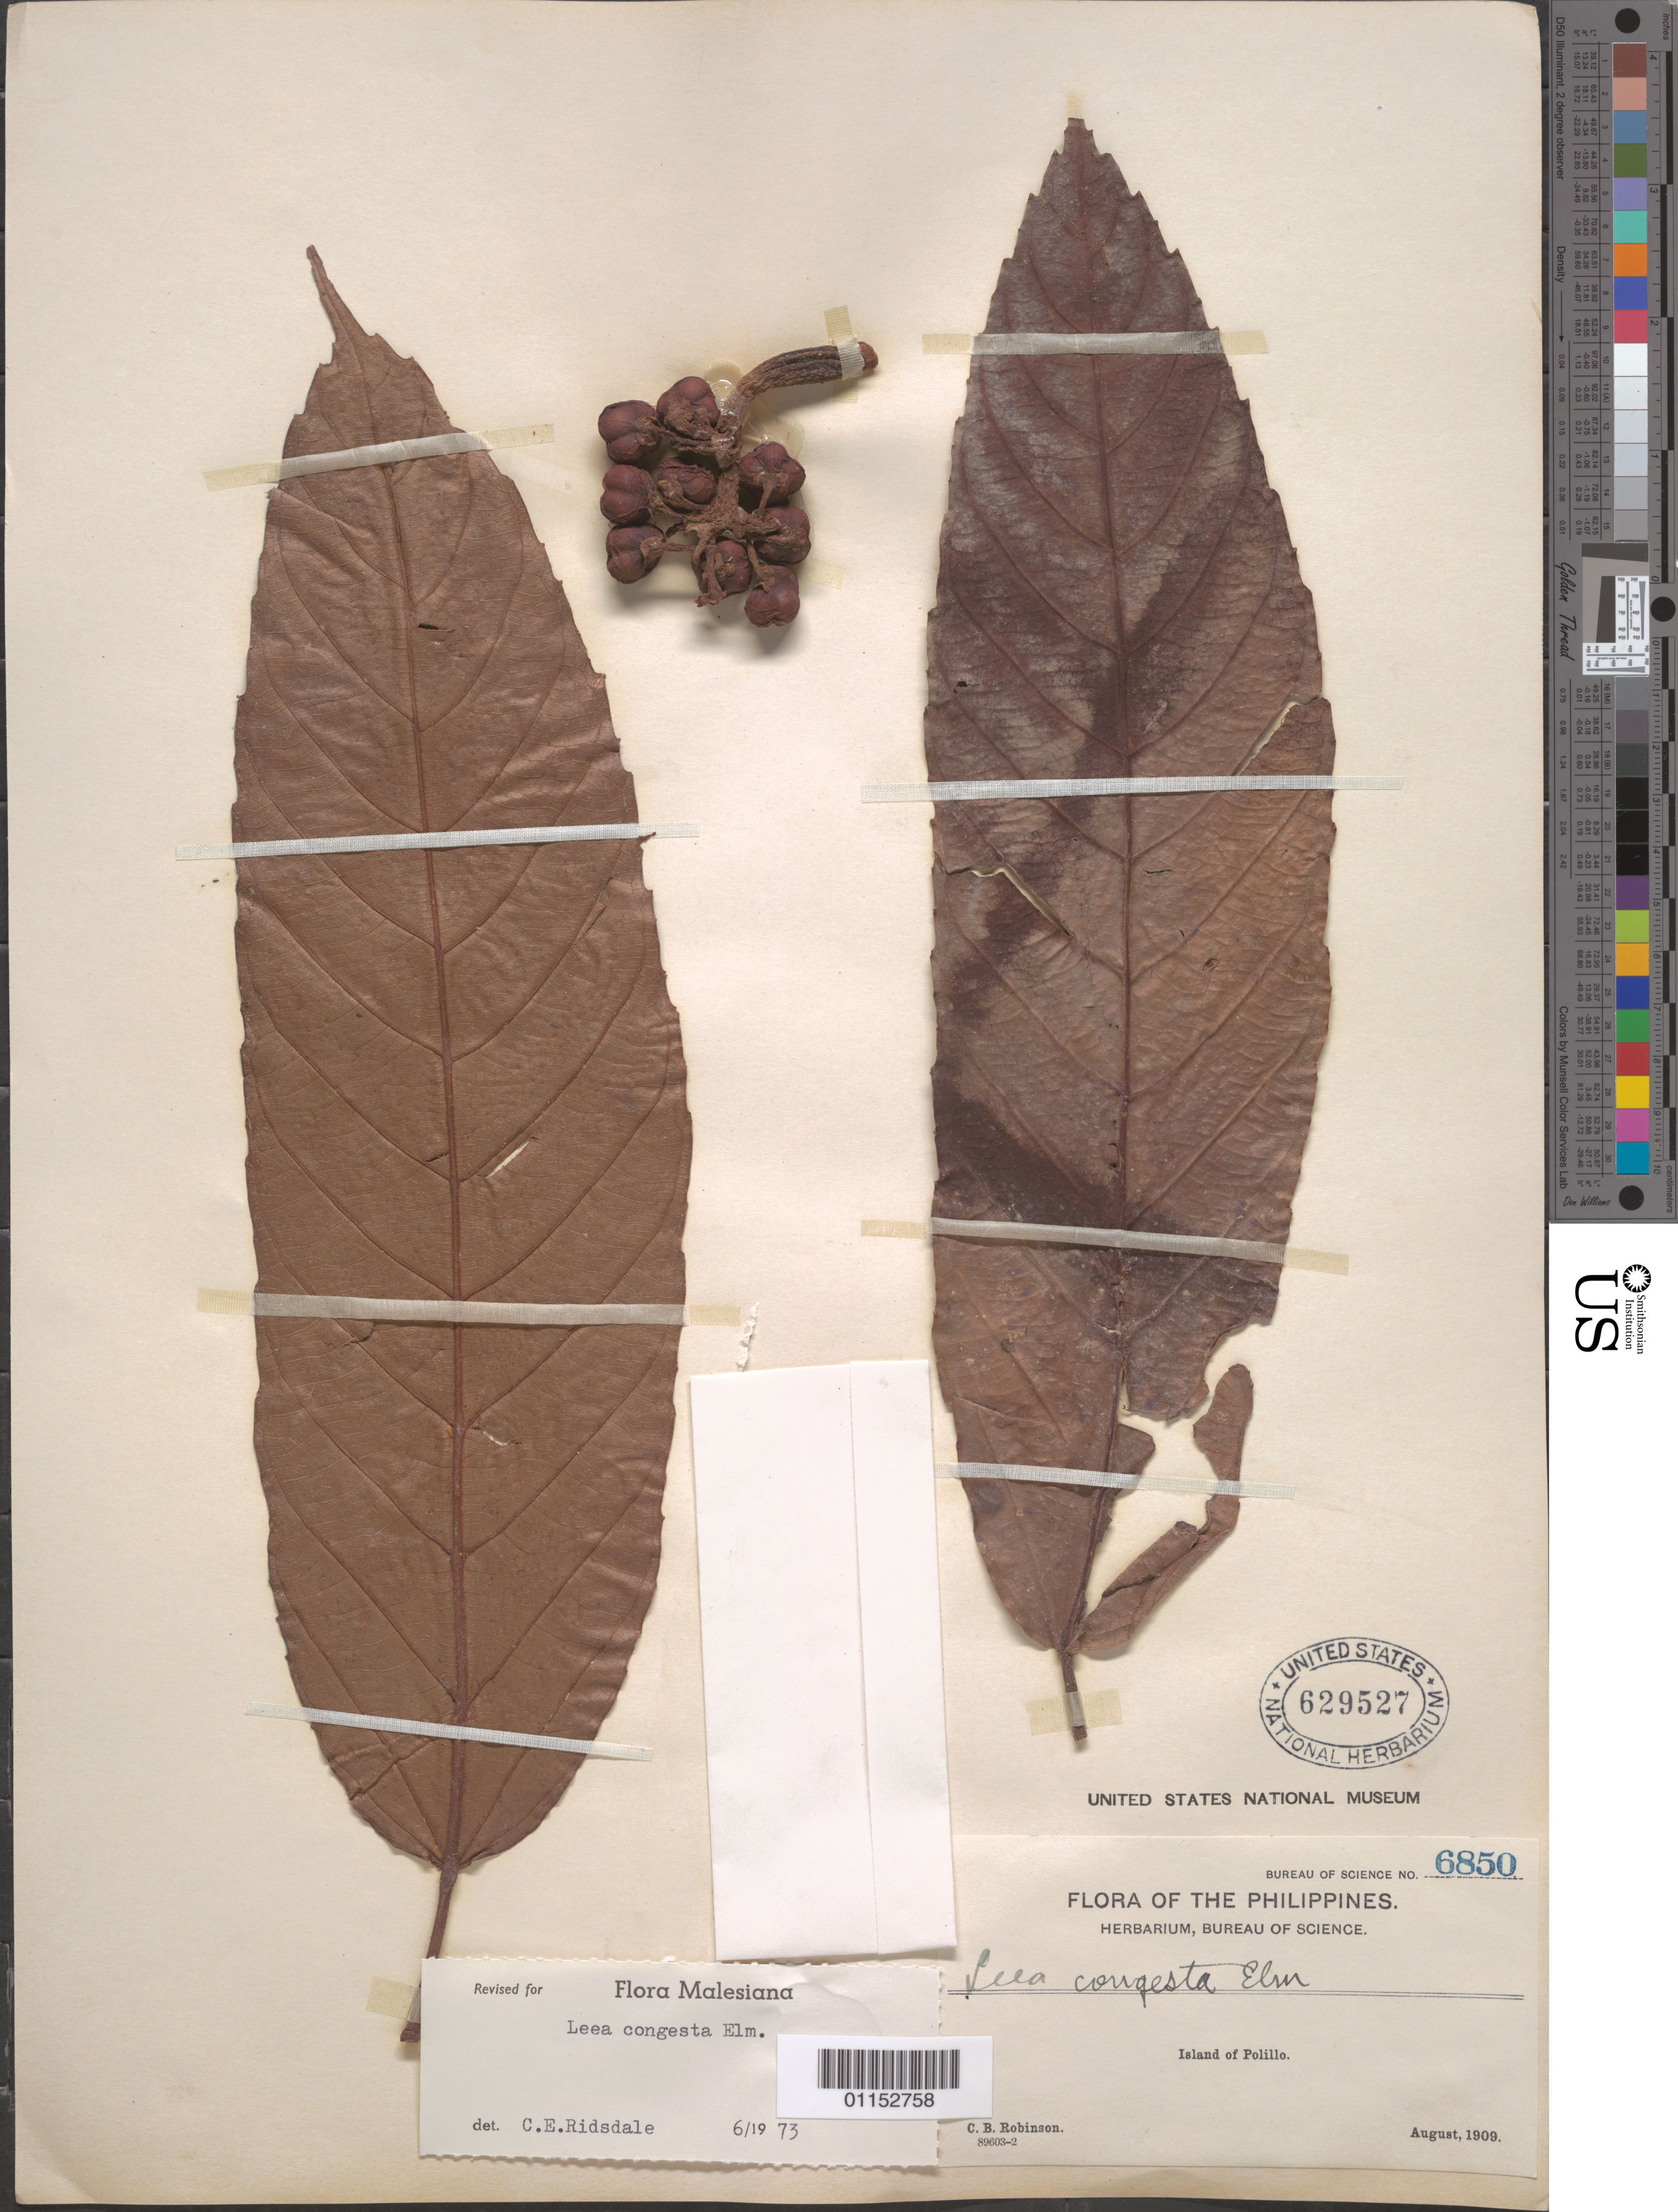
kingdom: Plantae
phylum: Tracheophyta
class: Magnoliopsida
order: Vitales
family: Vitaceae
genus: Leea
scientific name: Leea congesta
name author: Elmer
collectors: C. Robinson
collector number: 6850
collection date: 1909-08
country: Philippines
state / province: Calabarzon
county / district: Quezon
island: Polillo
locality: Island Polillo.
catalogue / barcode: US 629527